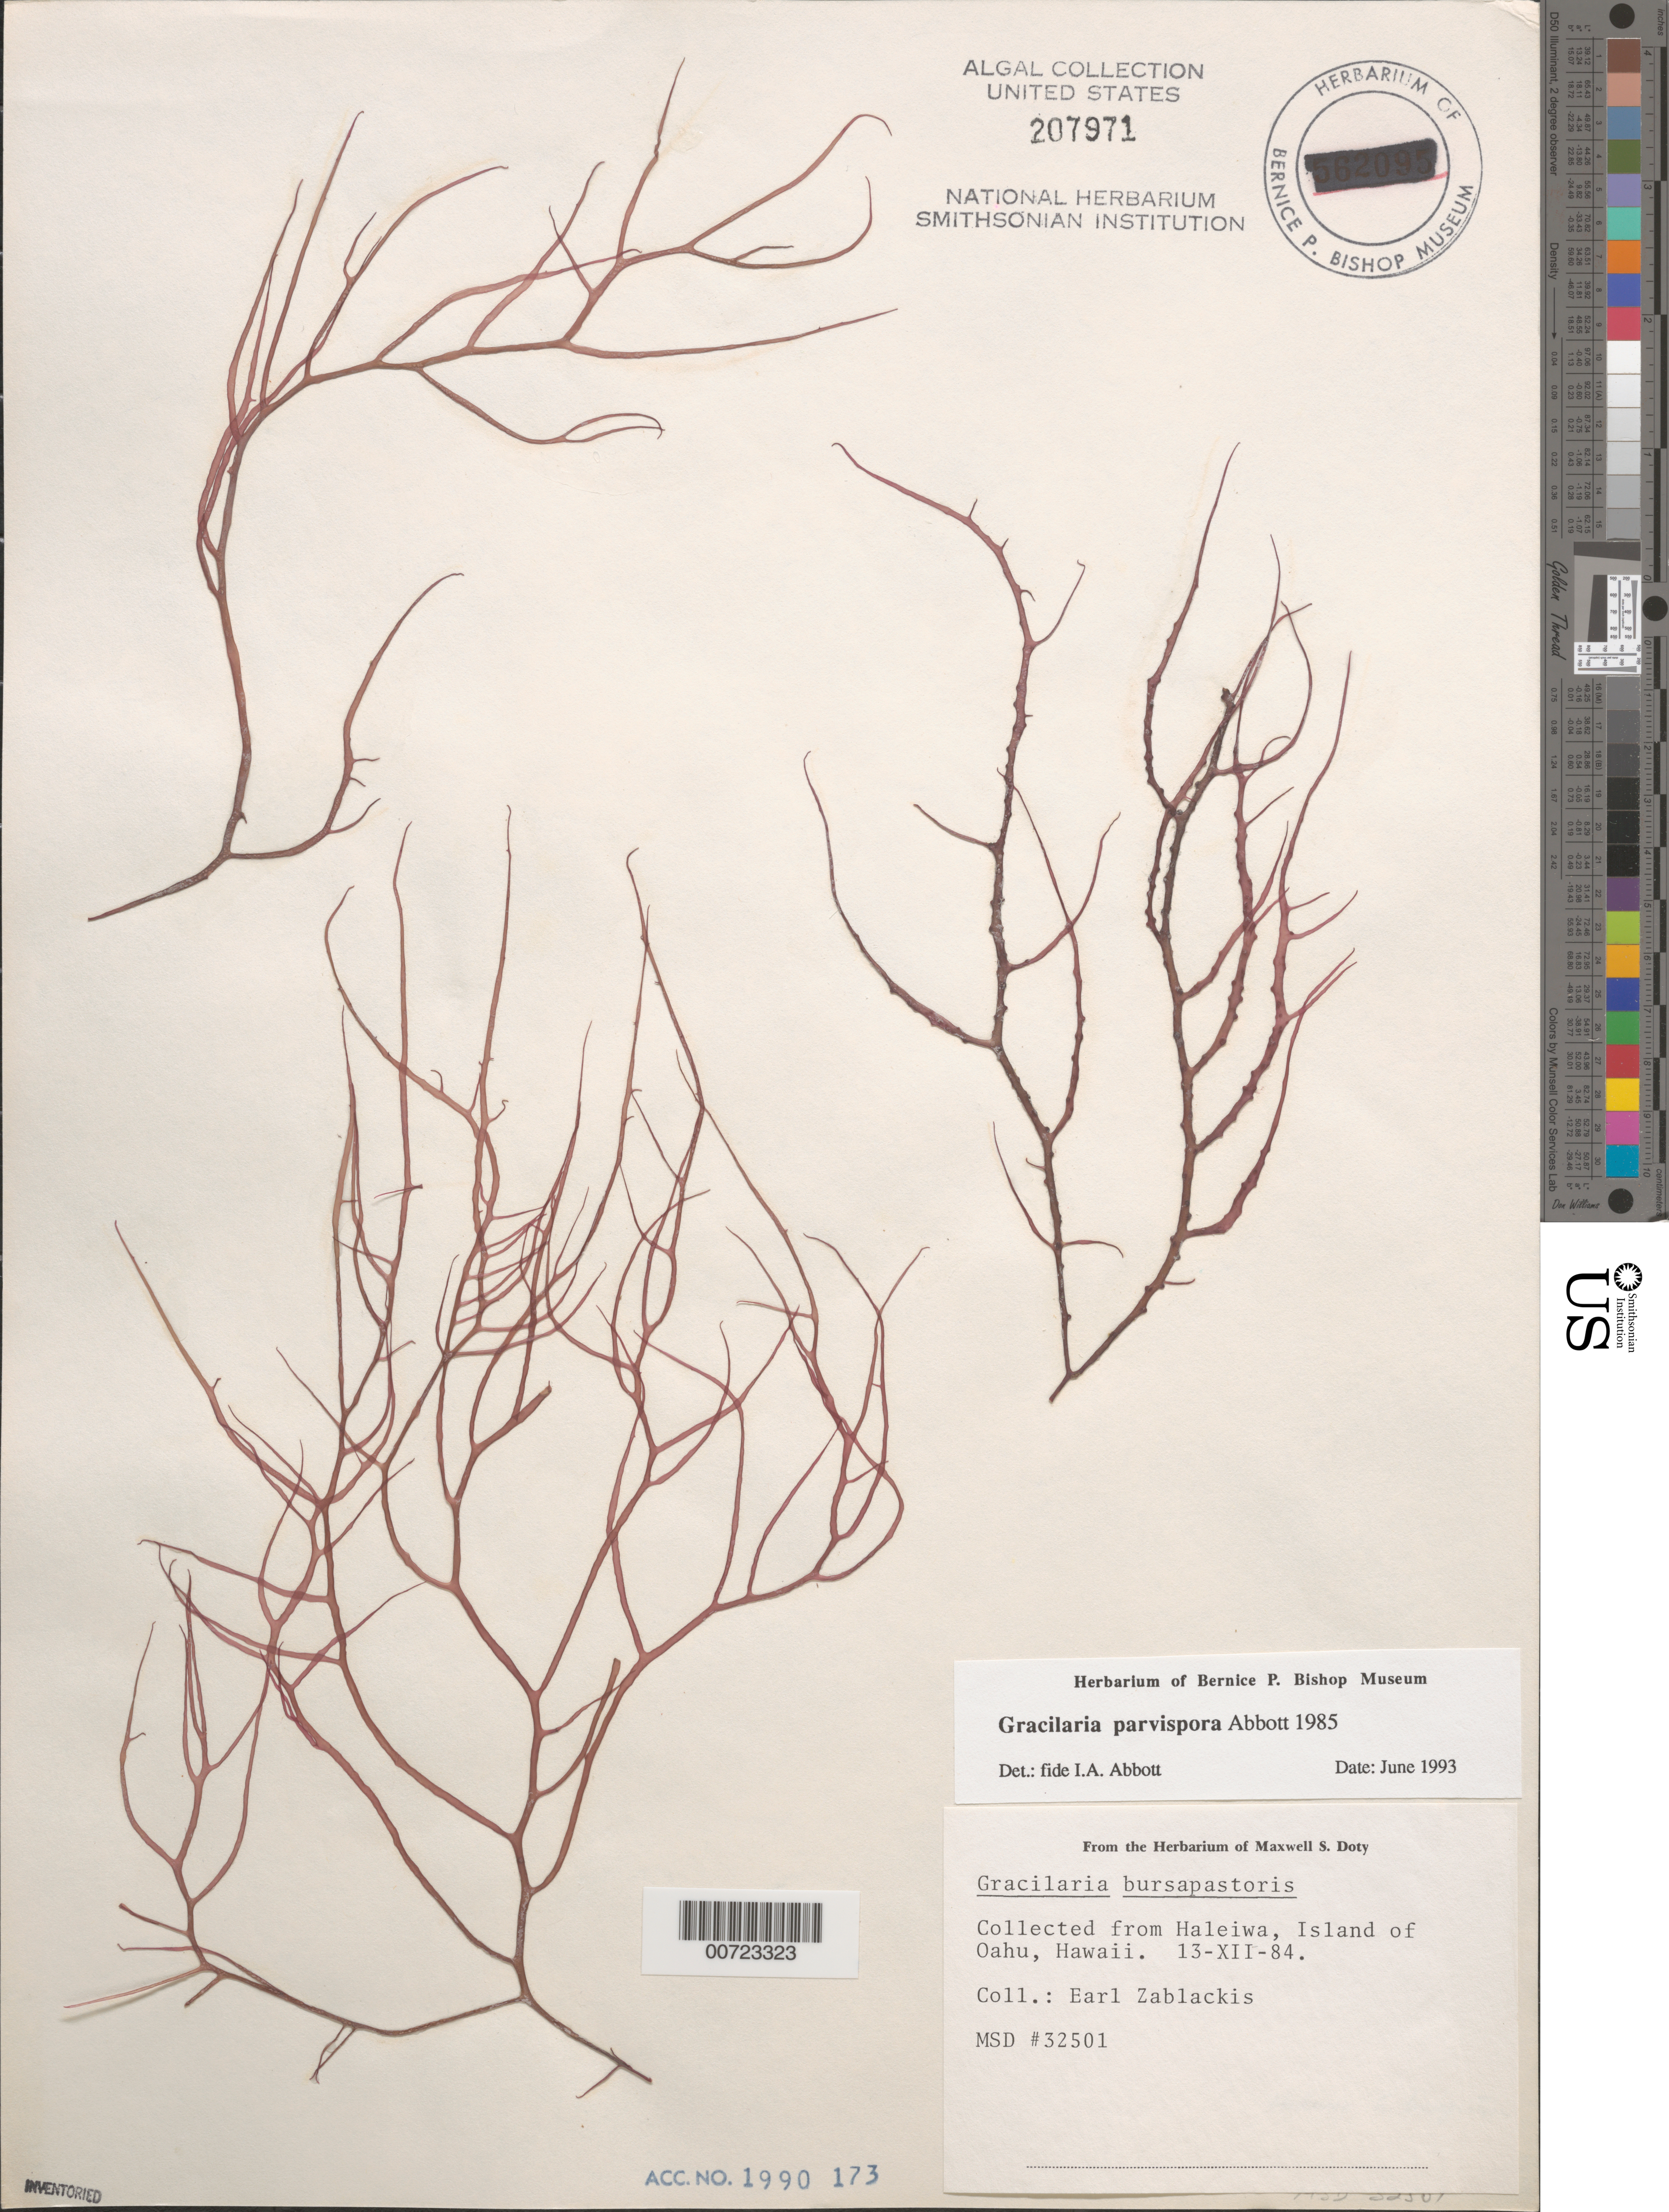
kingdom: Plantae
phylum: Rhodophyta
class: Florideophyceae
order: Gracilariales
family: Gracilariaceae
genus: Gracilaria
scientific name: Gracilaria parvispora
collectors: E. Zablackis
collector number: MSD 32501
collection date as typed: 13 Dec 1984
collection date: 1984-12-13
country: United States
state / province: Hawaii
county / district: Honolulu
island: Oahu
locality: Haleiwa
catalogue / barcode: US 207971